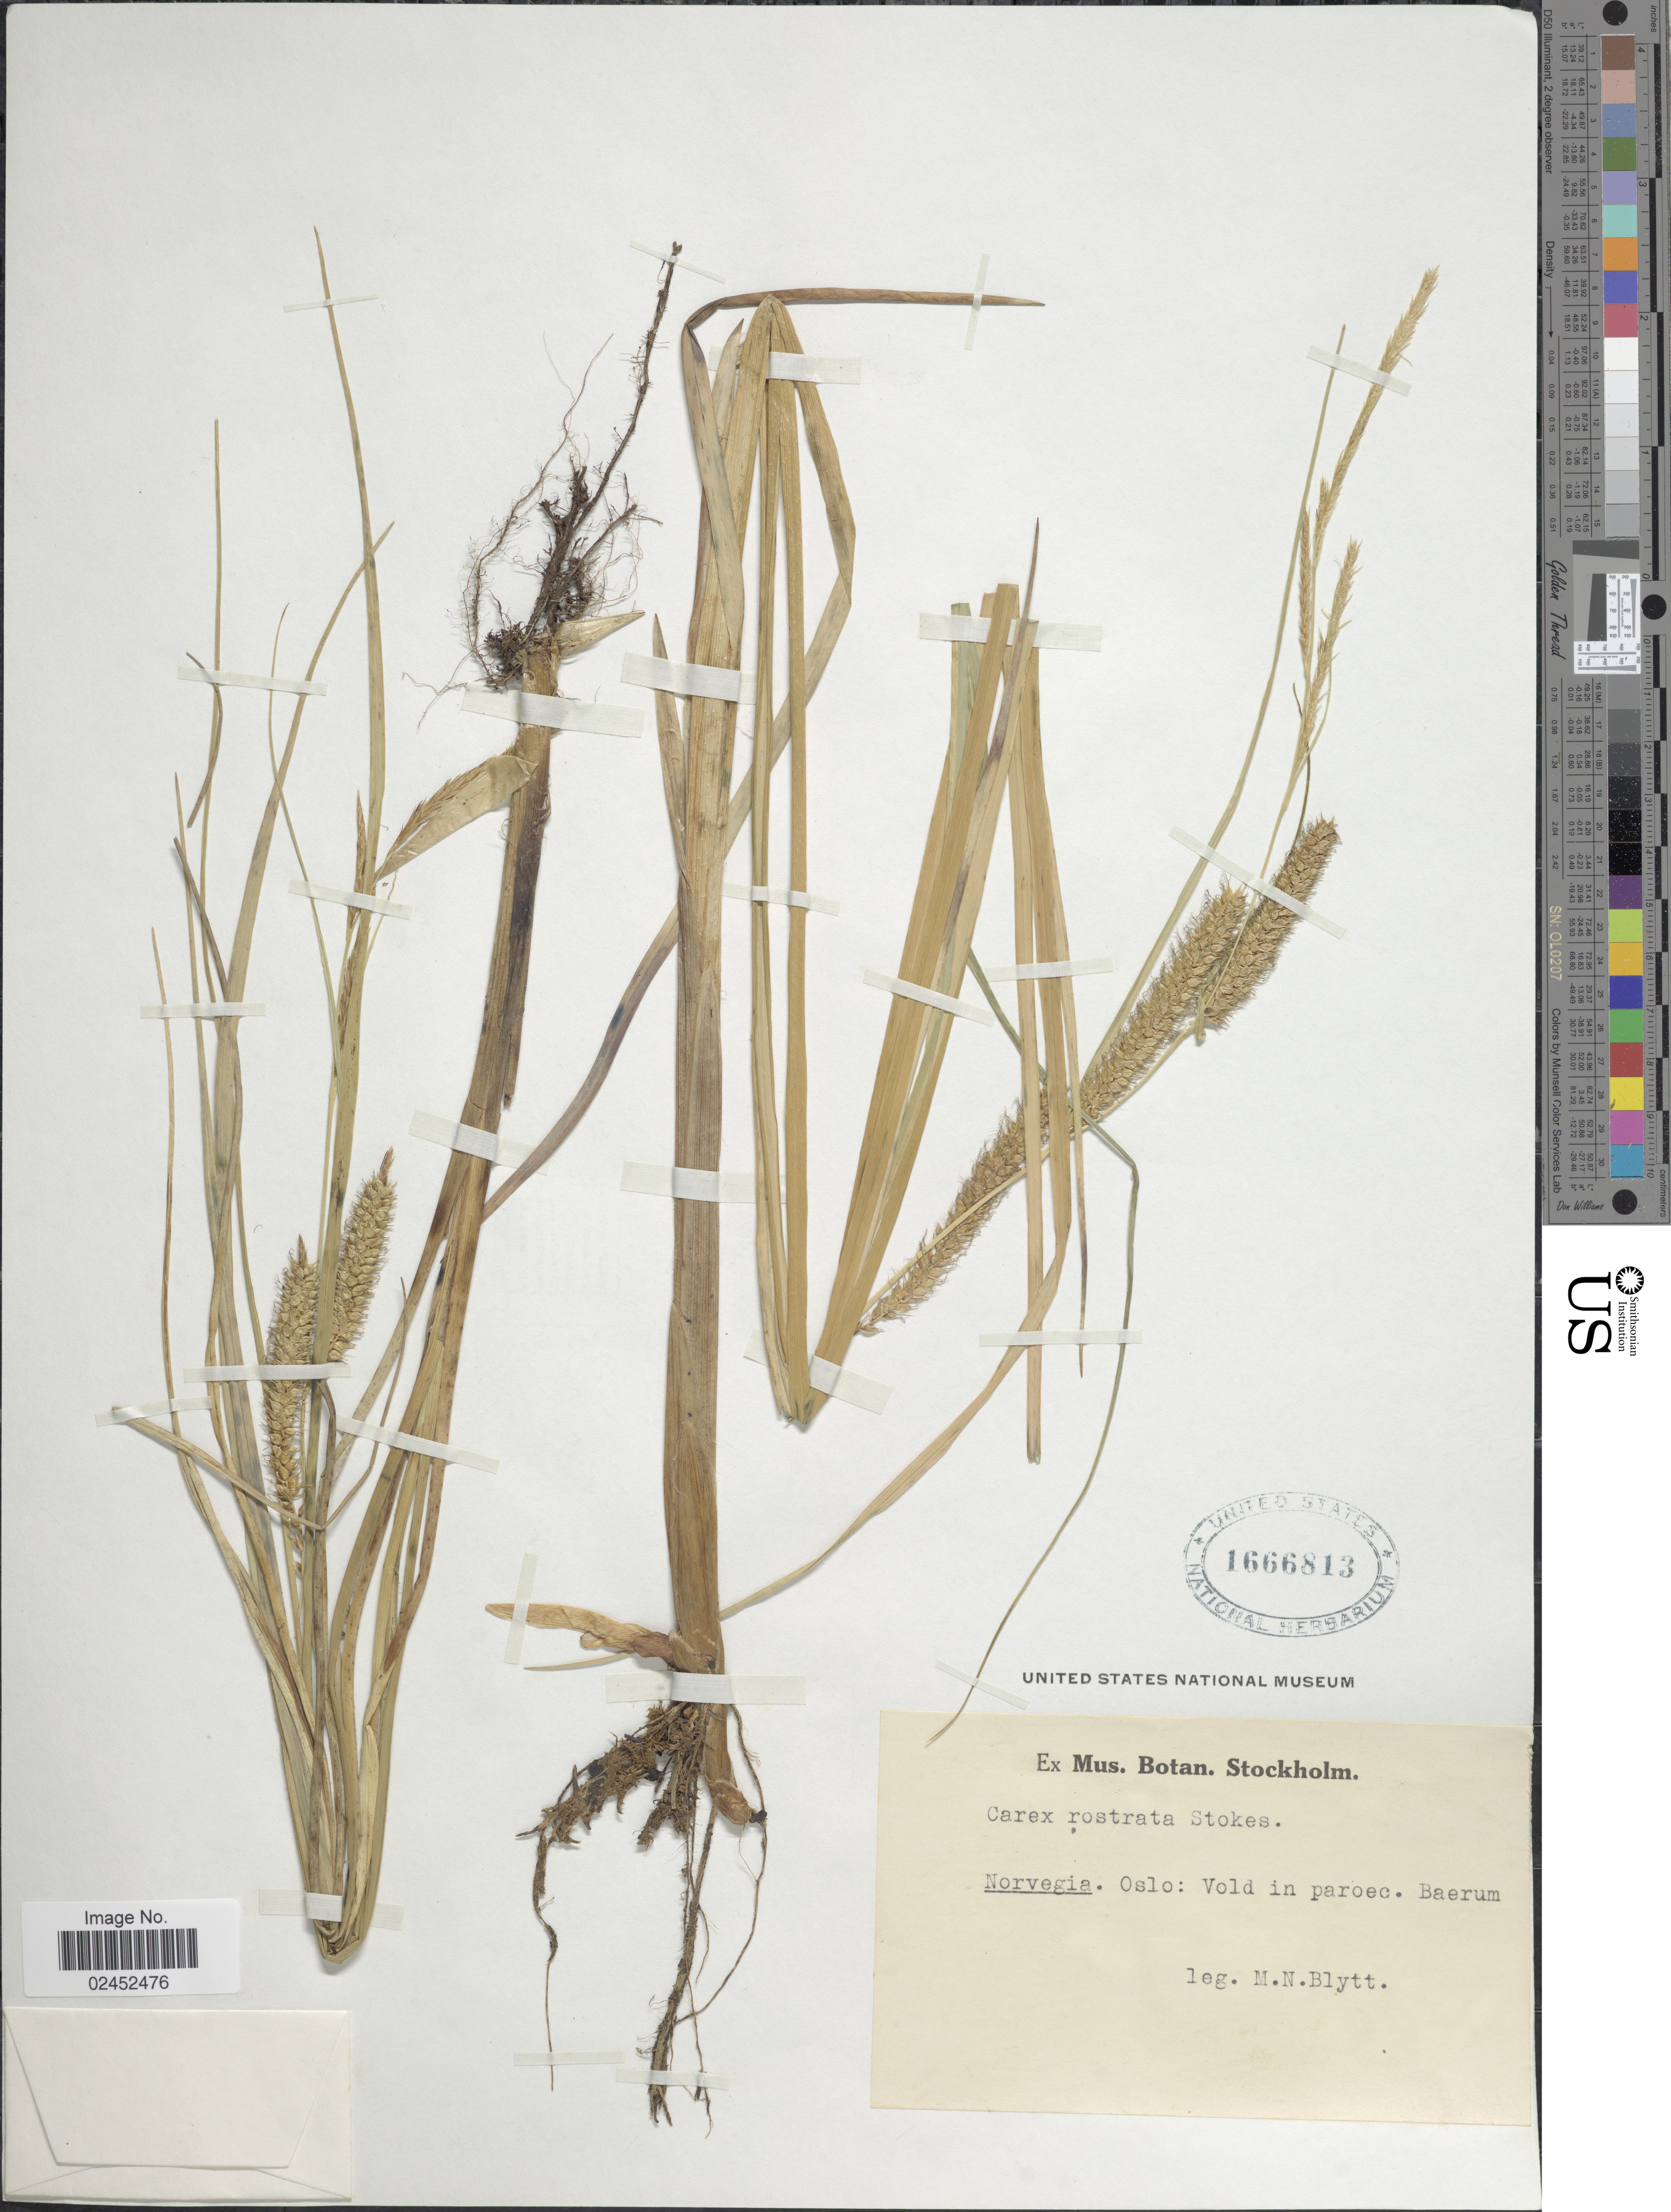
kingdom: Plantae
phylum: Tracheophyta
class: Liliopsida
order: Poales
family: Cyperaceae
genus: Carex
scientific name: Carex rostrata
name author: Stokes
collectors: M. N. Blytt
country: Norway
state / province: Oslo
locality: Norvegia. Oslo: Vold in paroec, Baerum.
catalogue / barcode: US 1666813